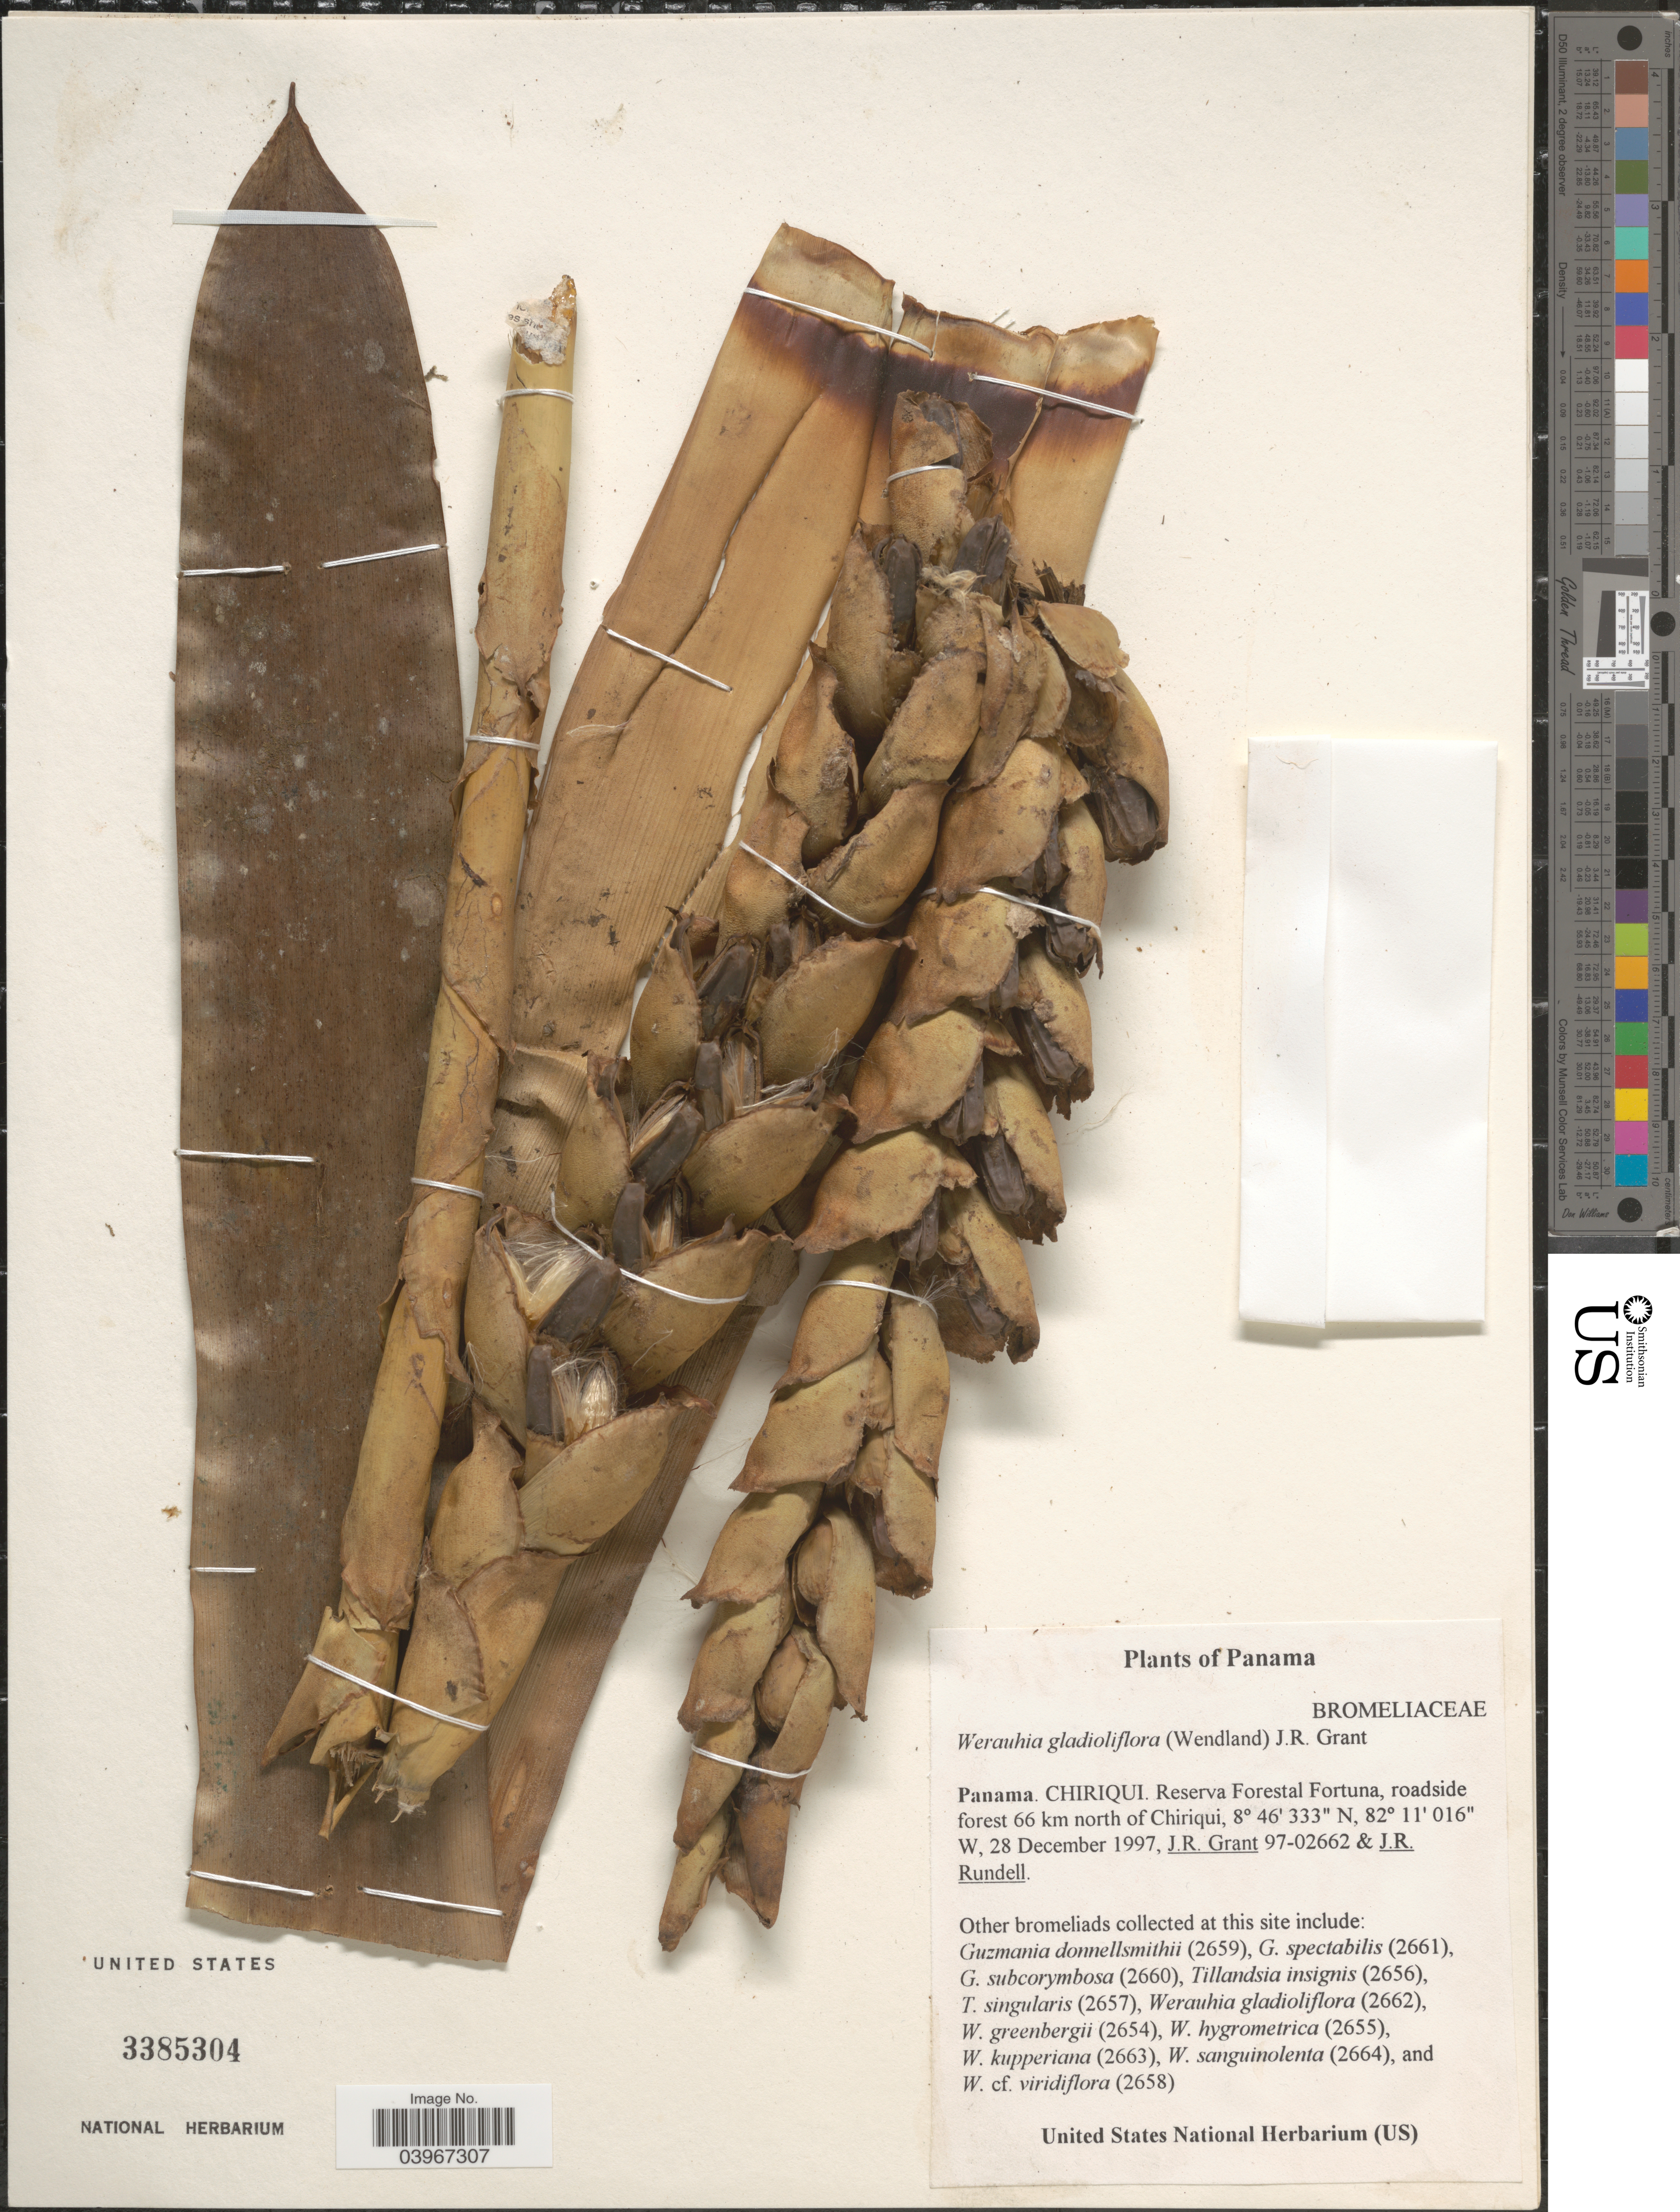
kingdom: Plantae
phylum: Tracheophyta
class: Liliopsida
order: Poales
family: Bromeliaceae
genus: Werauhia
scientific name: Werauhia gladioliflora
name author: (H. Wendl.) J.R. Grant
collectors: J. Grant & J. R. Rundell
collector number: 97-02662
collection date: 1997-12-28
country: Panama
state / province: Chiriqui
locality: Reserva Forestal Fortuna, roadside 66 km north of Chiriqui.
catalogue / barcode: US 3385304